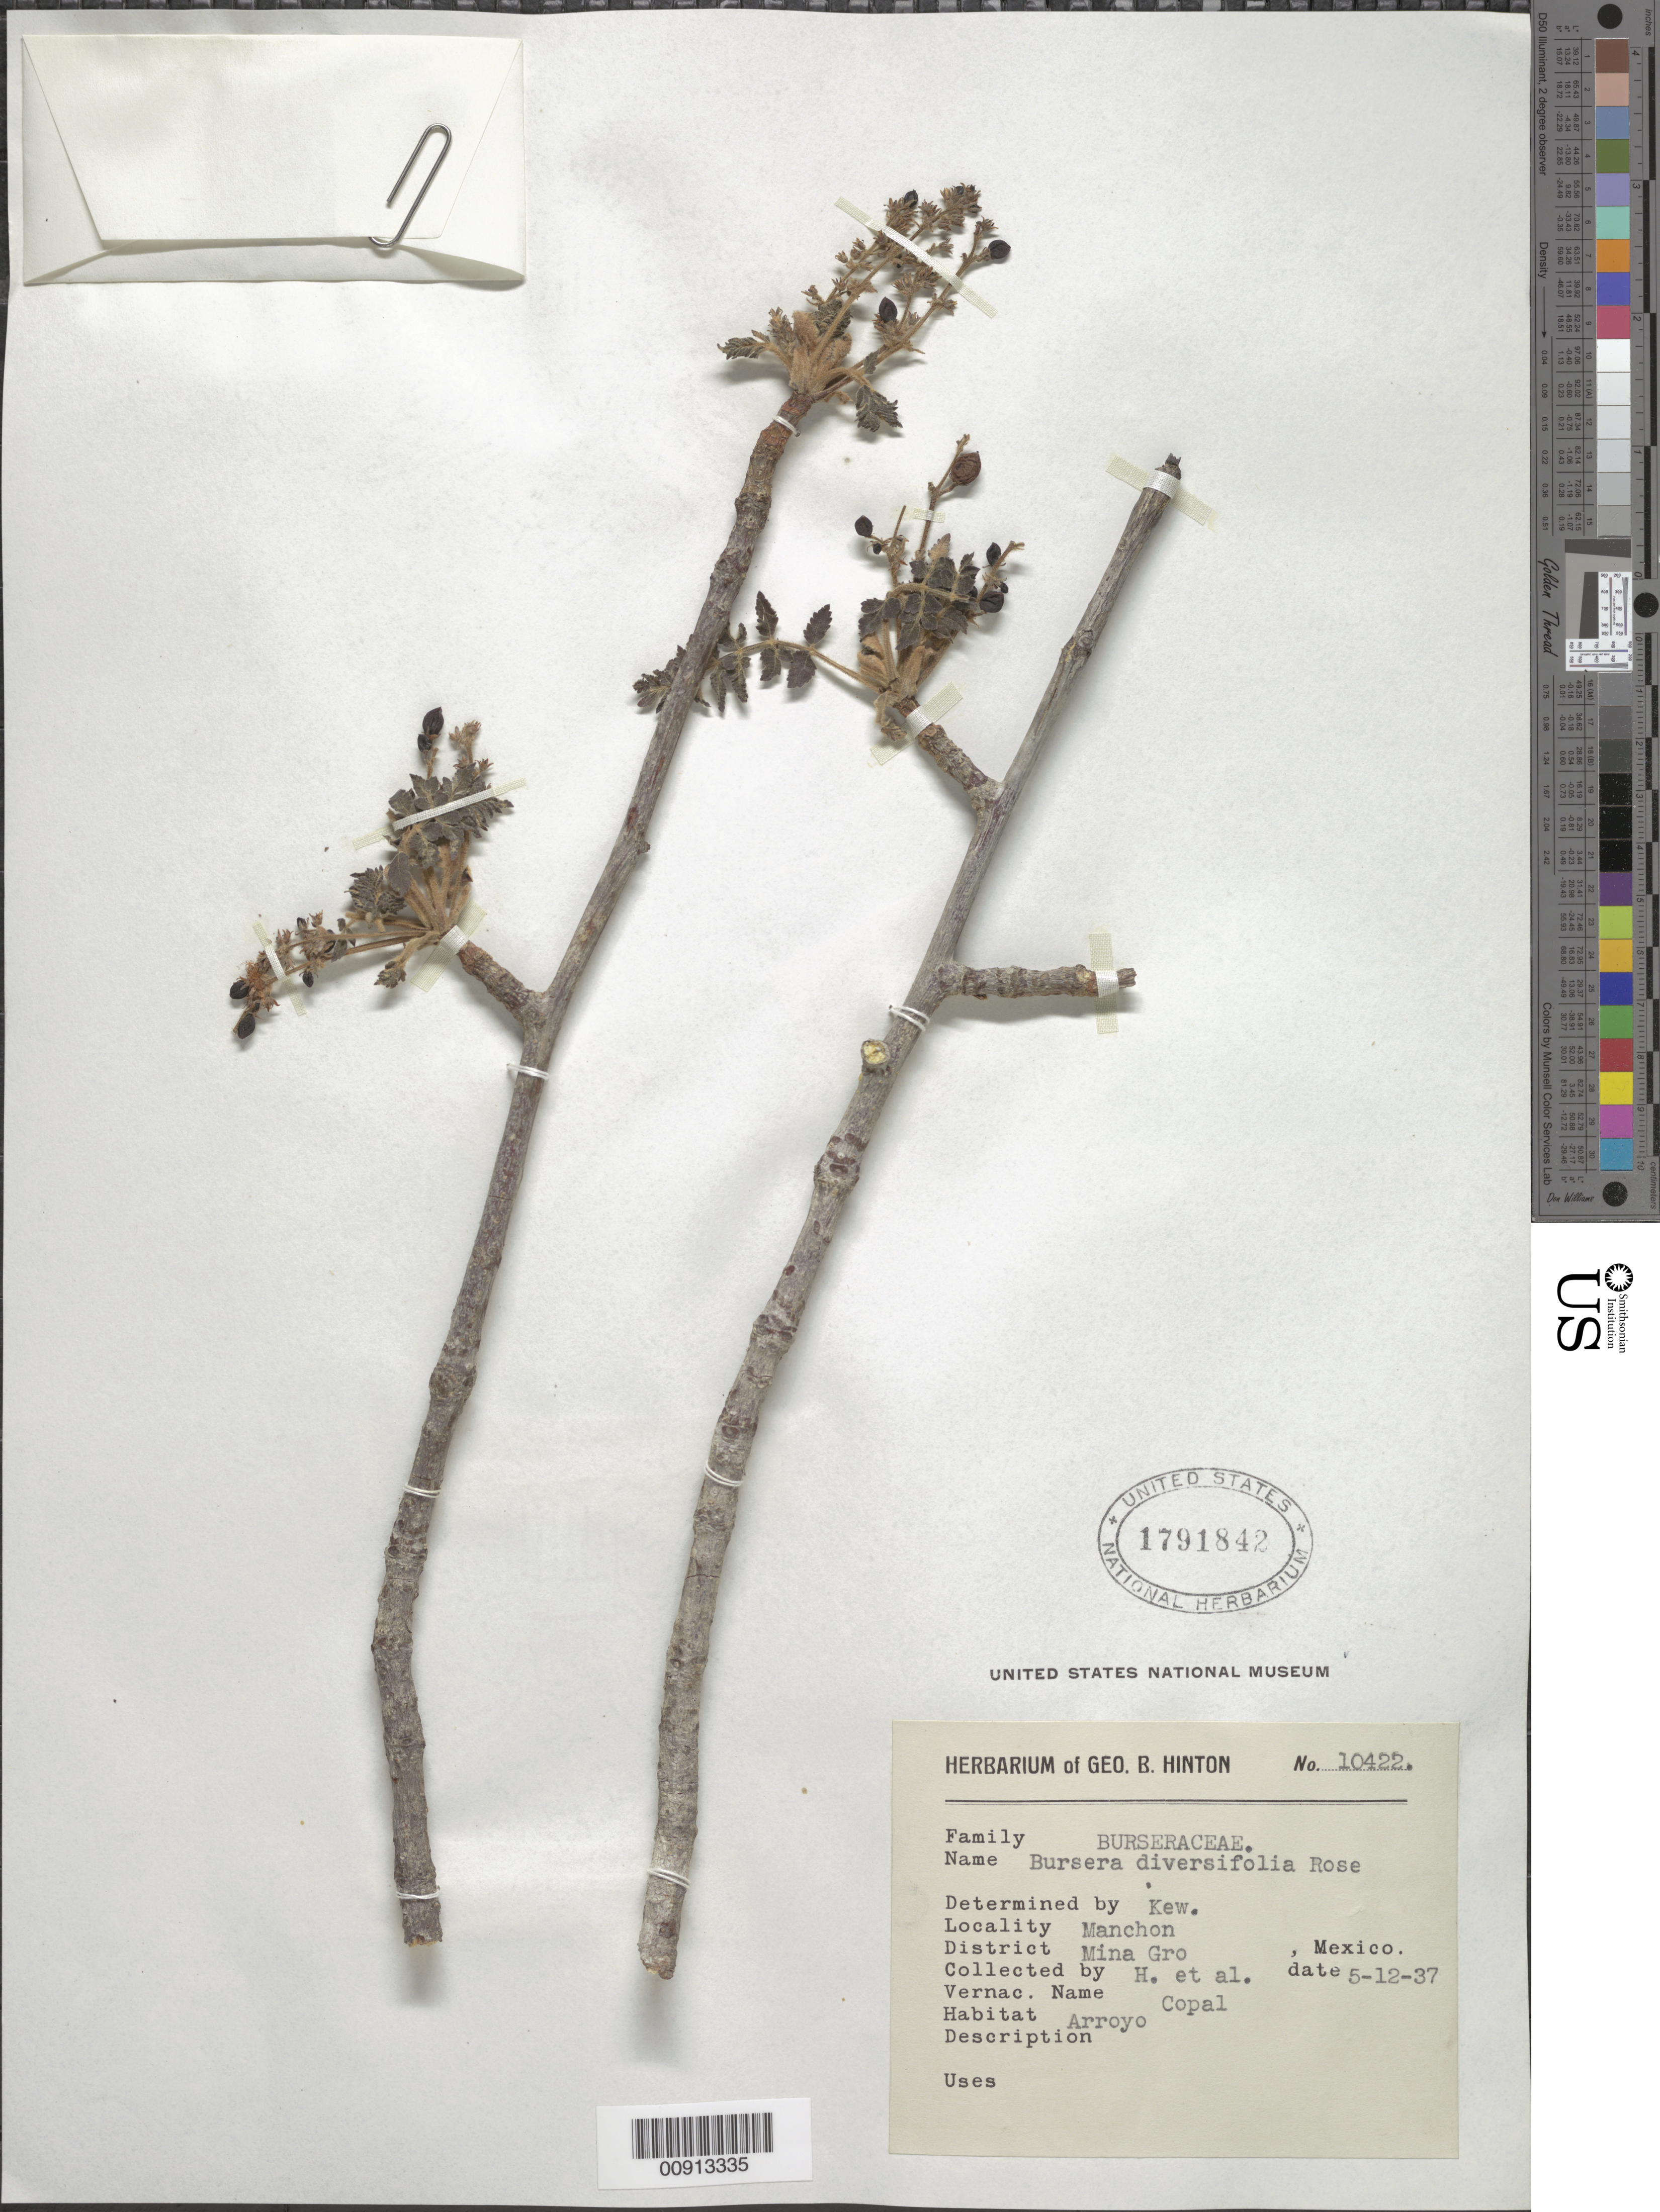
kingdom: Plantae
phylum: Tracheophyta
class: Magnoliopsida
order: Sapindales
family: Burseraceae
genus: Bursera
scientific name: Bursera diversifolia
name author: Rose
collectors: G. B. Hinton & et al.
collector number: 10422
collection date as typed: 12 May 1937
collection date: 1937-05-12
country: Mexico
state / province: Guerrero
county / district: Mina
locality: Manchon, District Mina, Guerrero.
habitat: Arroyo.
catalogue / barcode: US 1791842